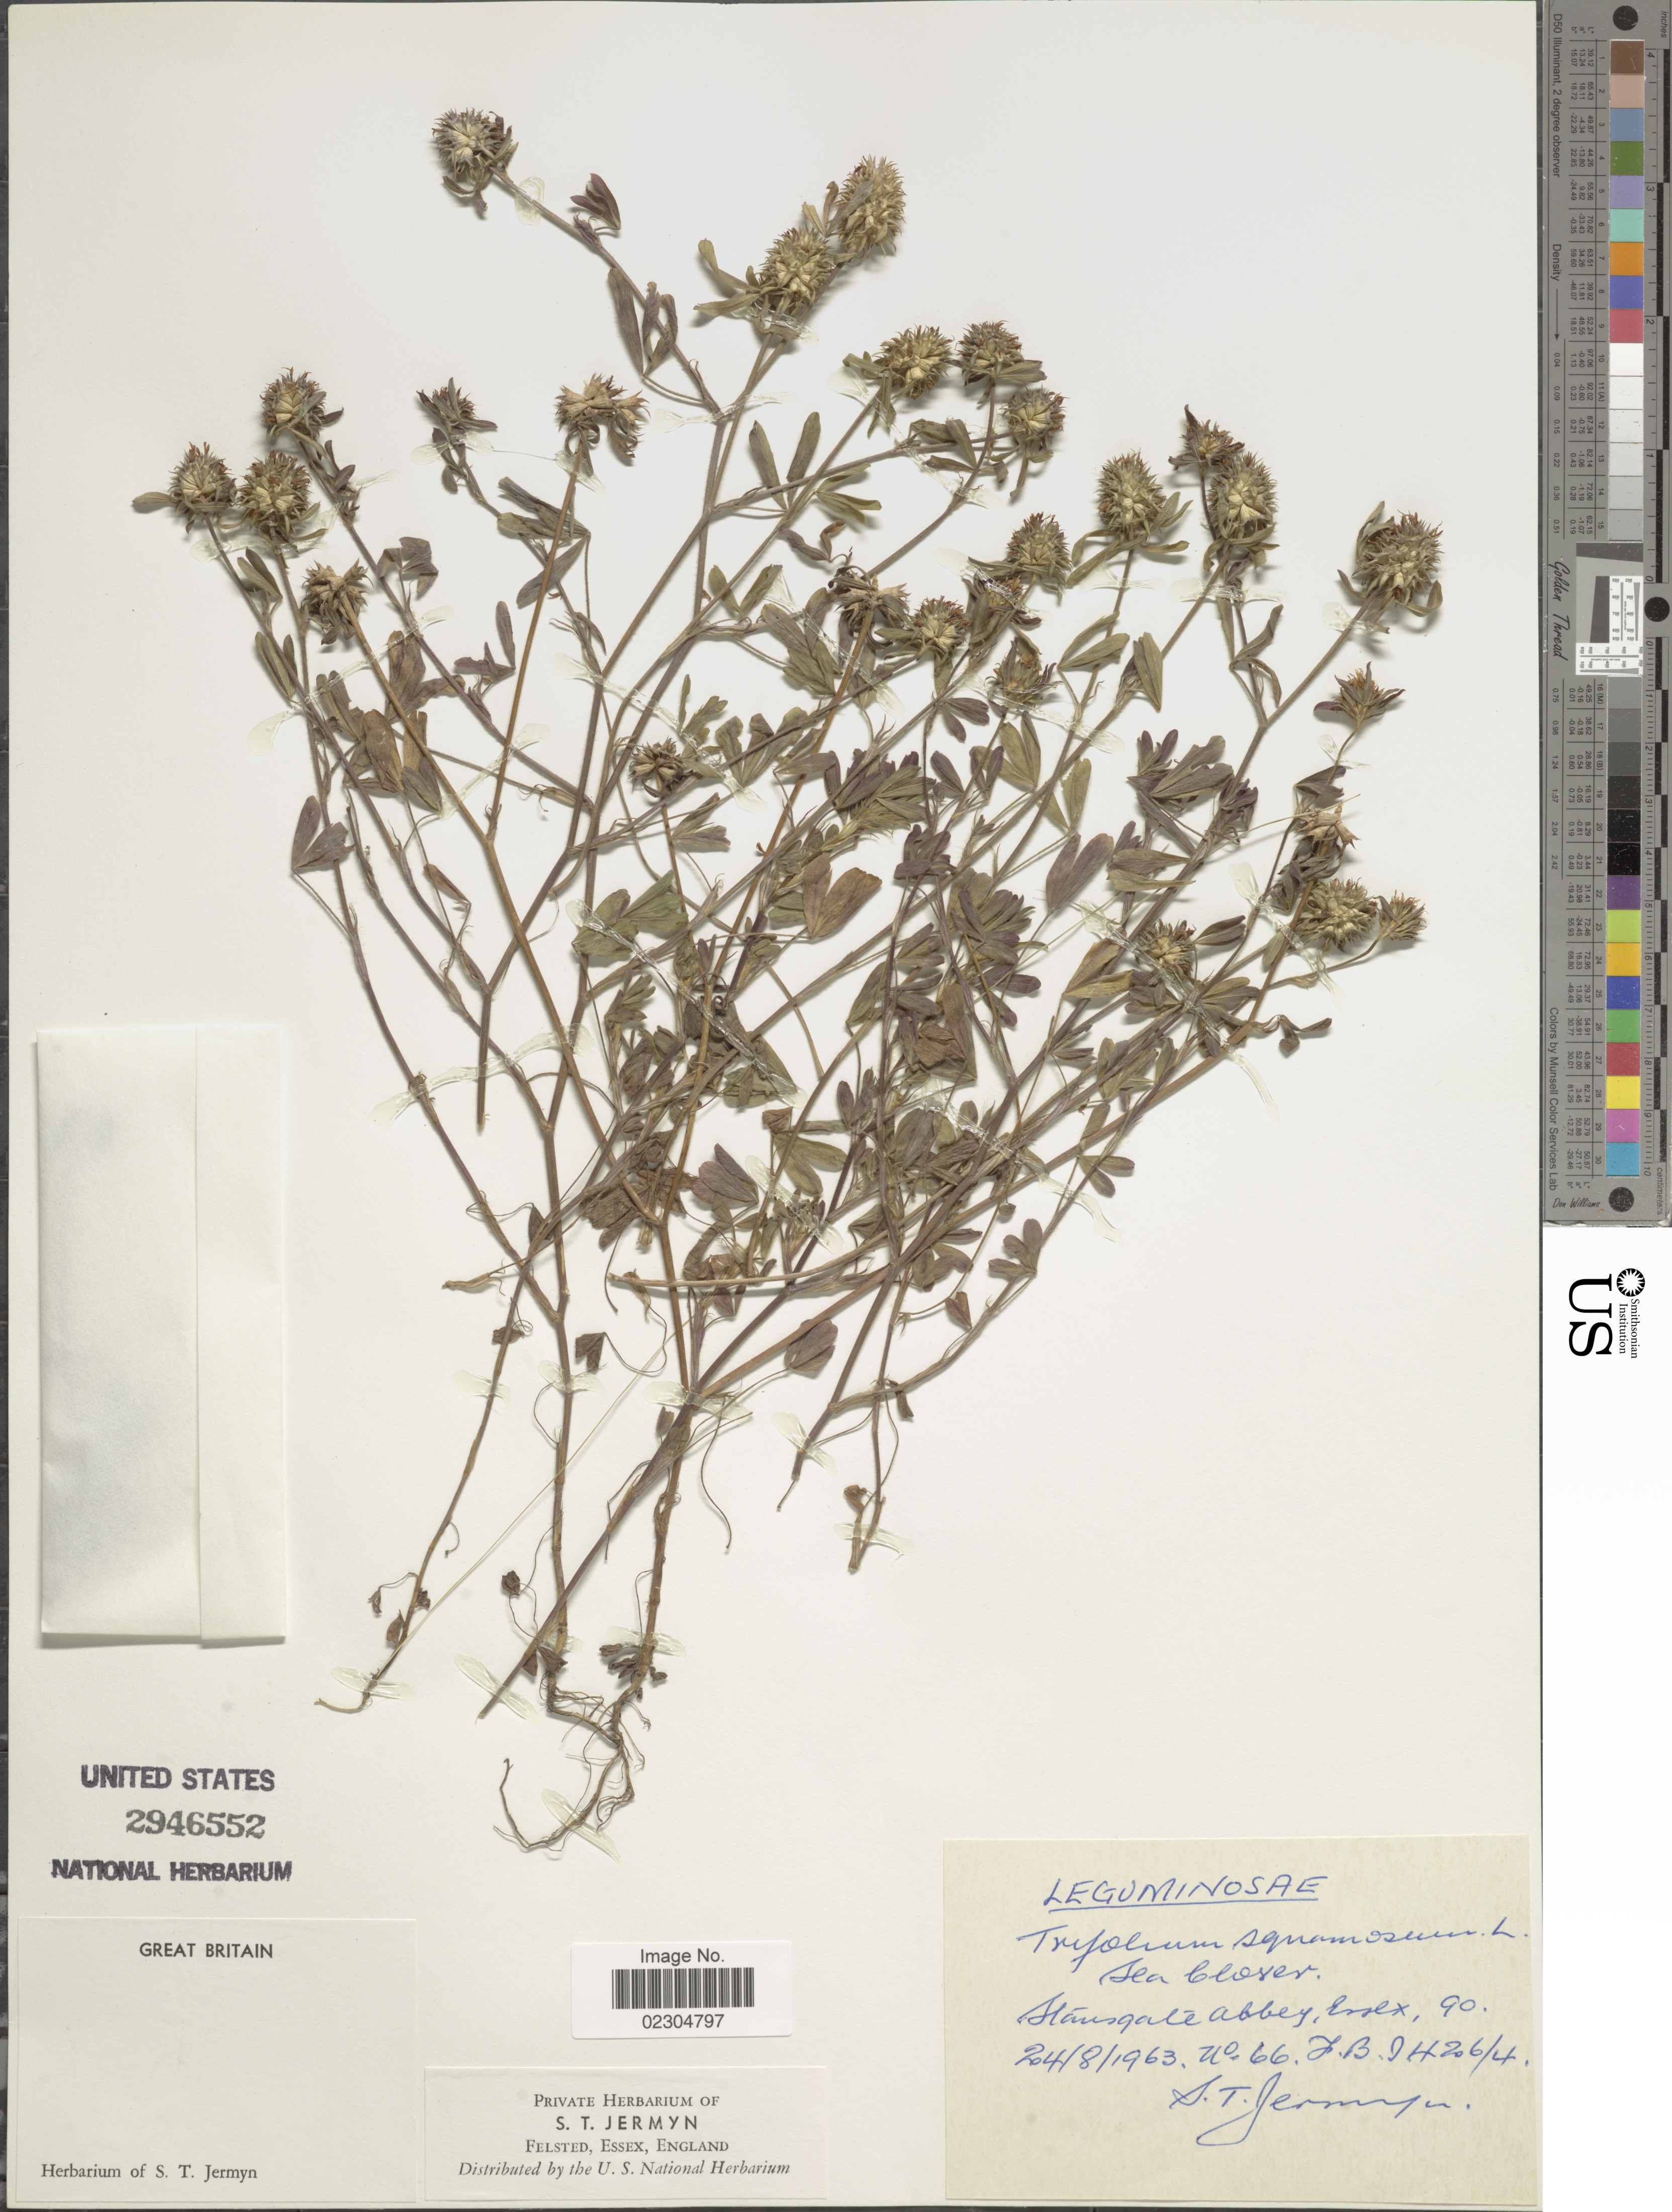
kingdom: Plantae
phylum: Tracheophyta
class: Magnoliopsida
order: Fabales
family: Fabaceae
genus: Trifolium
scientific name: Trifolium stellatum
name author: L.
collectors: S. Jermyn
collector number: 66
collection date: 1963-08-24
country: United Kingdom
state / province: England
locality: Great Britain. Stansgate Abbey, Essex, 90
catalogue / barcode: US 2946552